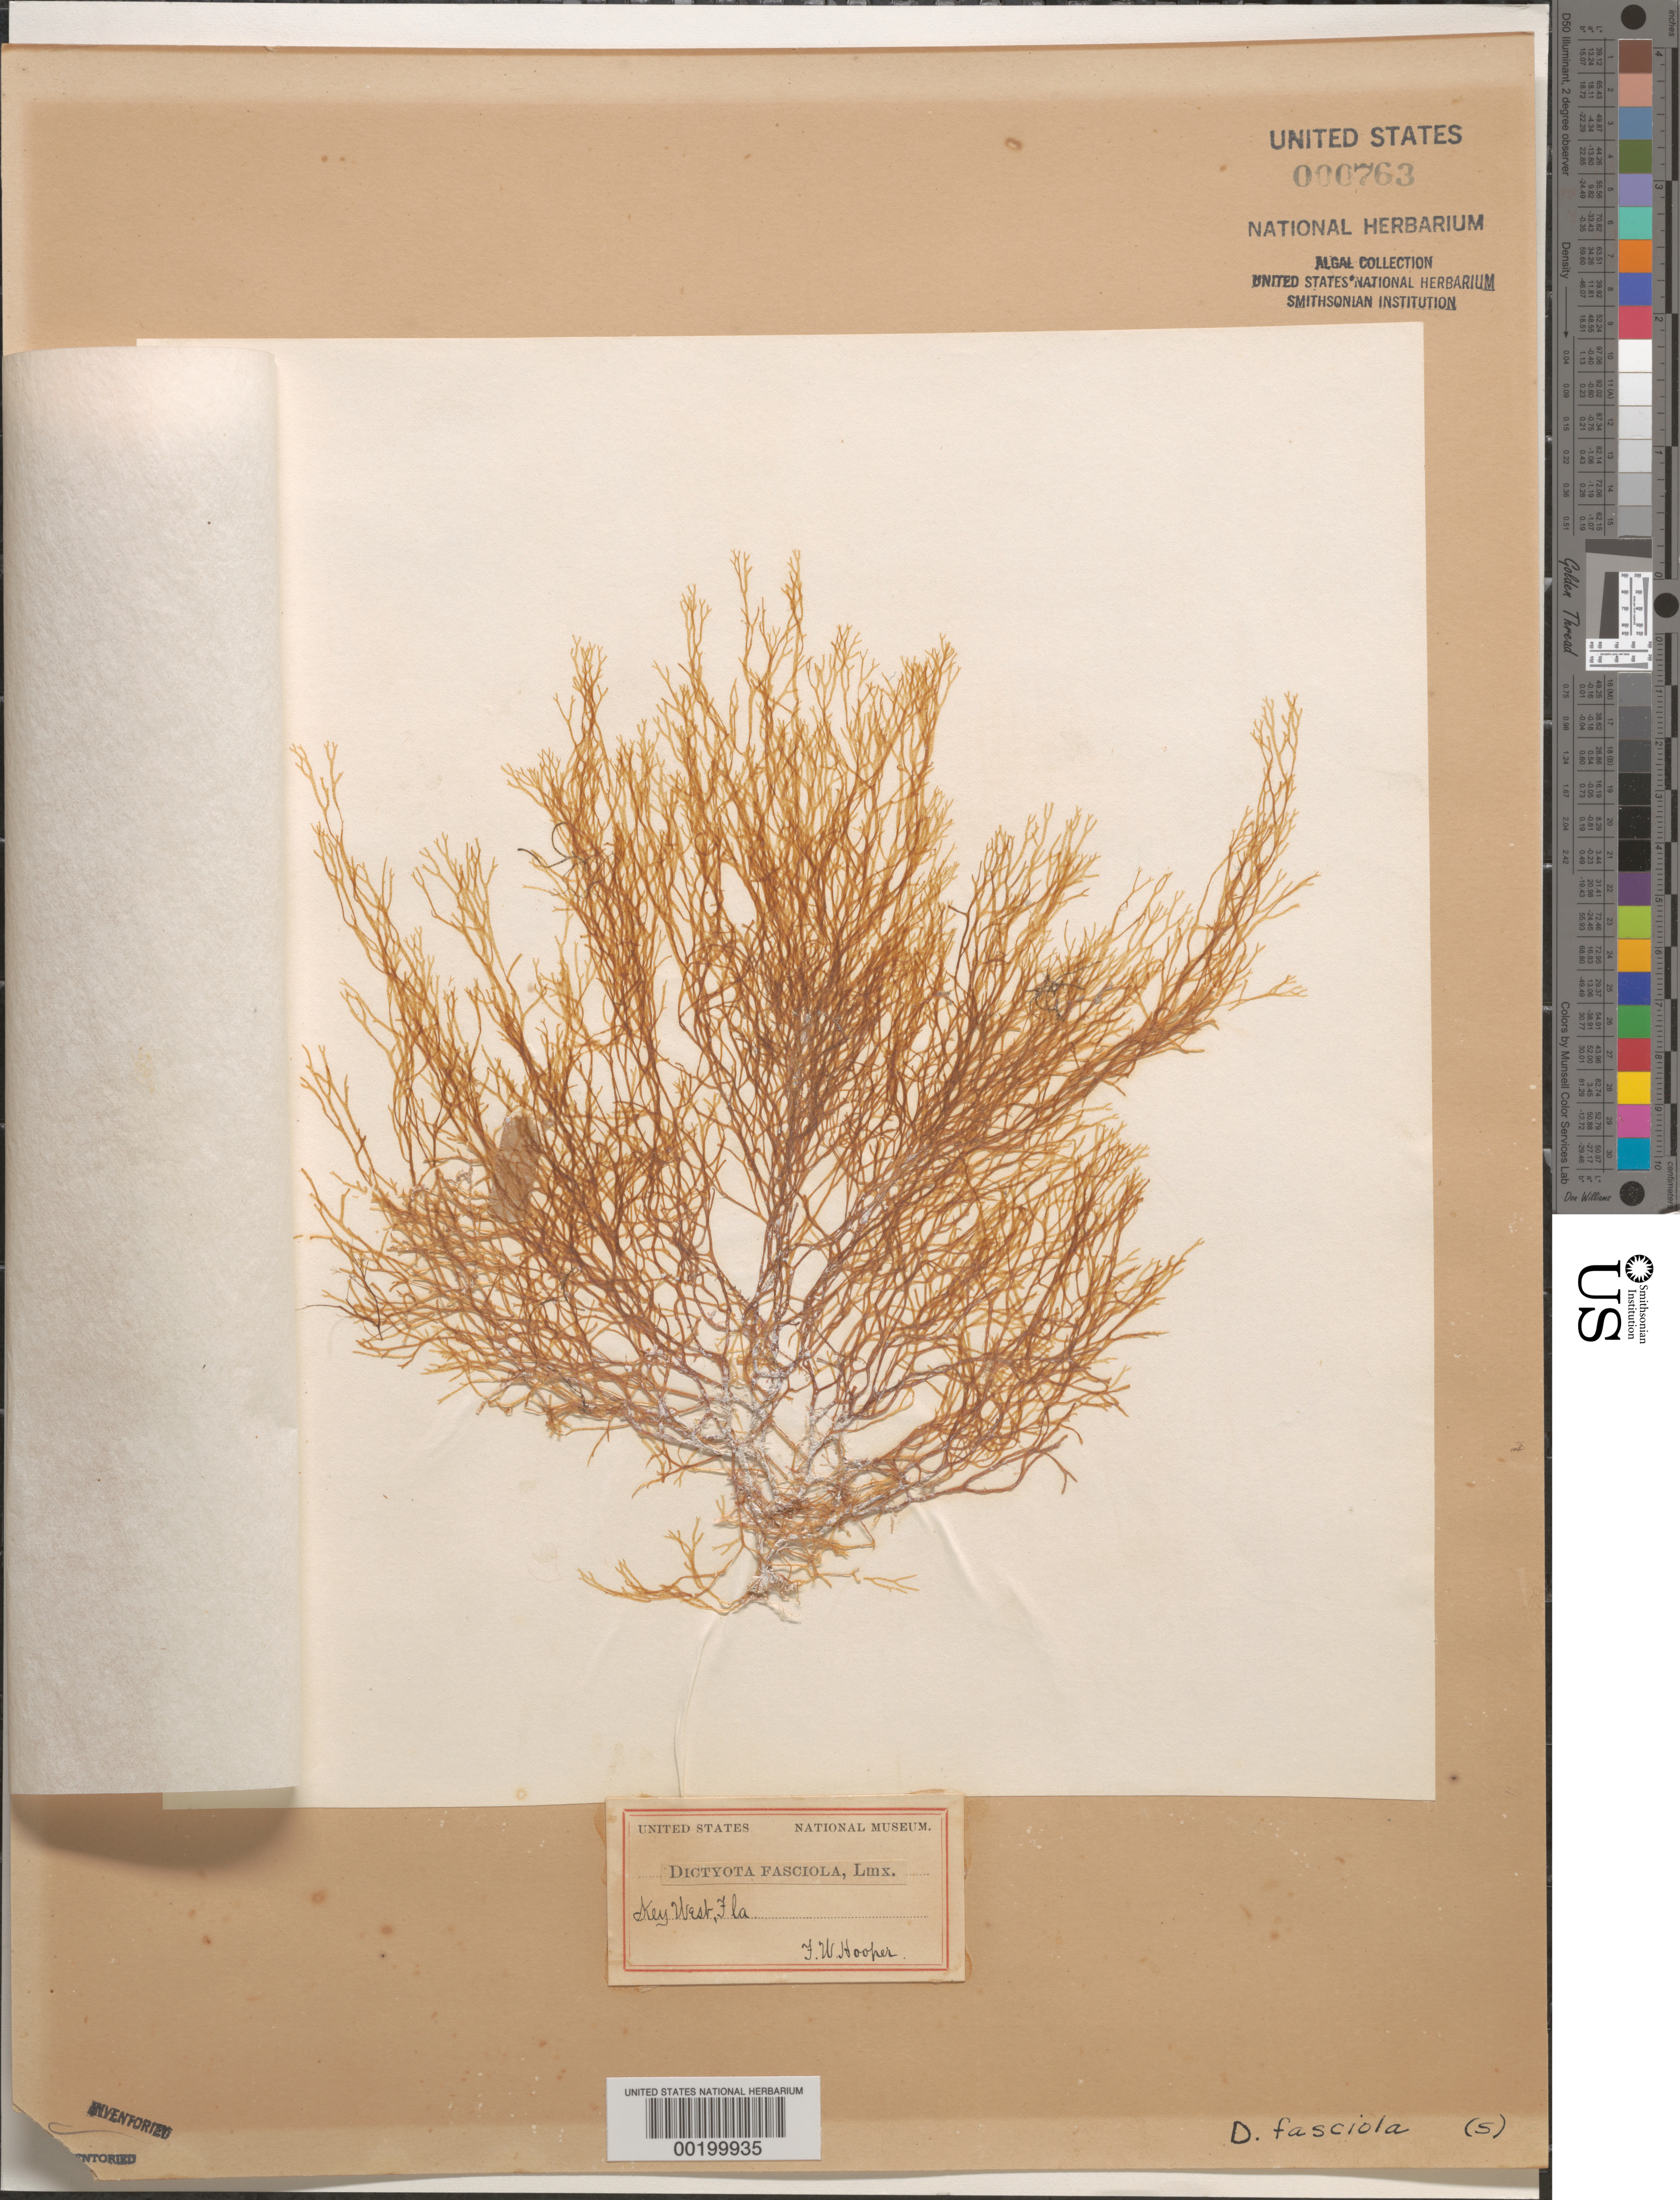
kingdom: Chromista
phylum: Ochrophyta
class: Phaeophyceae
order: Dictyotales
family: Dictyotaceae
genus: Dictyota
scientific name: Dictyota fasciola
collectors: F. Hooper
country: United States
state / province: Florida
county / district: Monroe County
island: Key West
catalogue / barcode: US 763